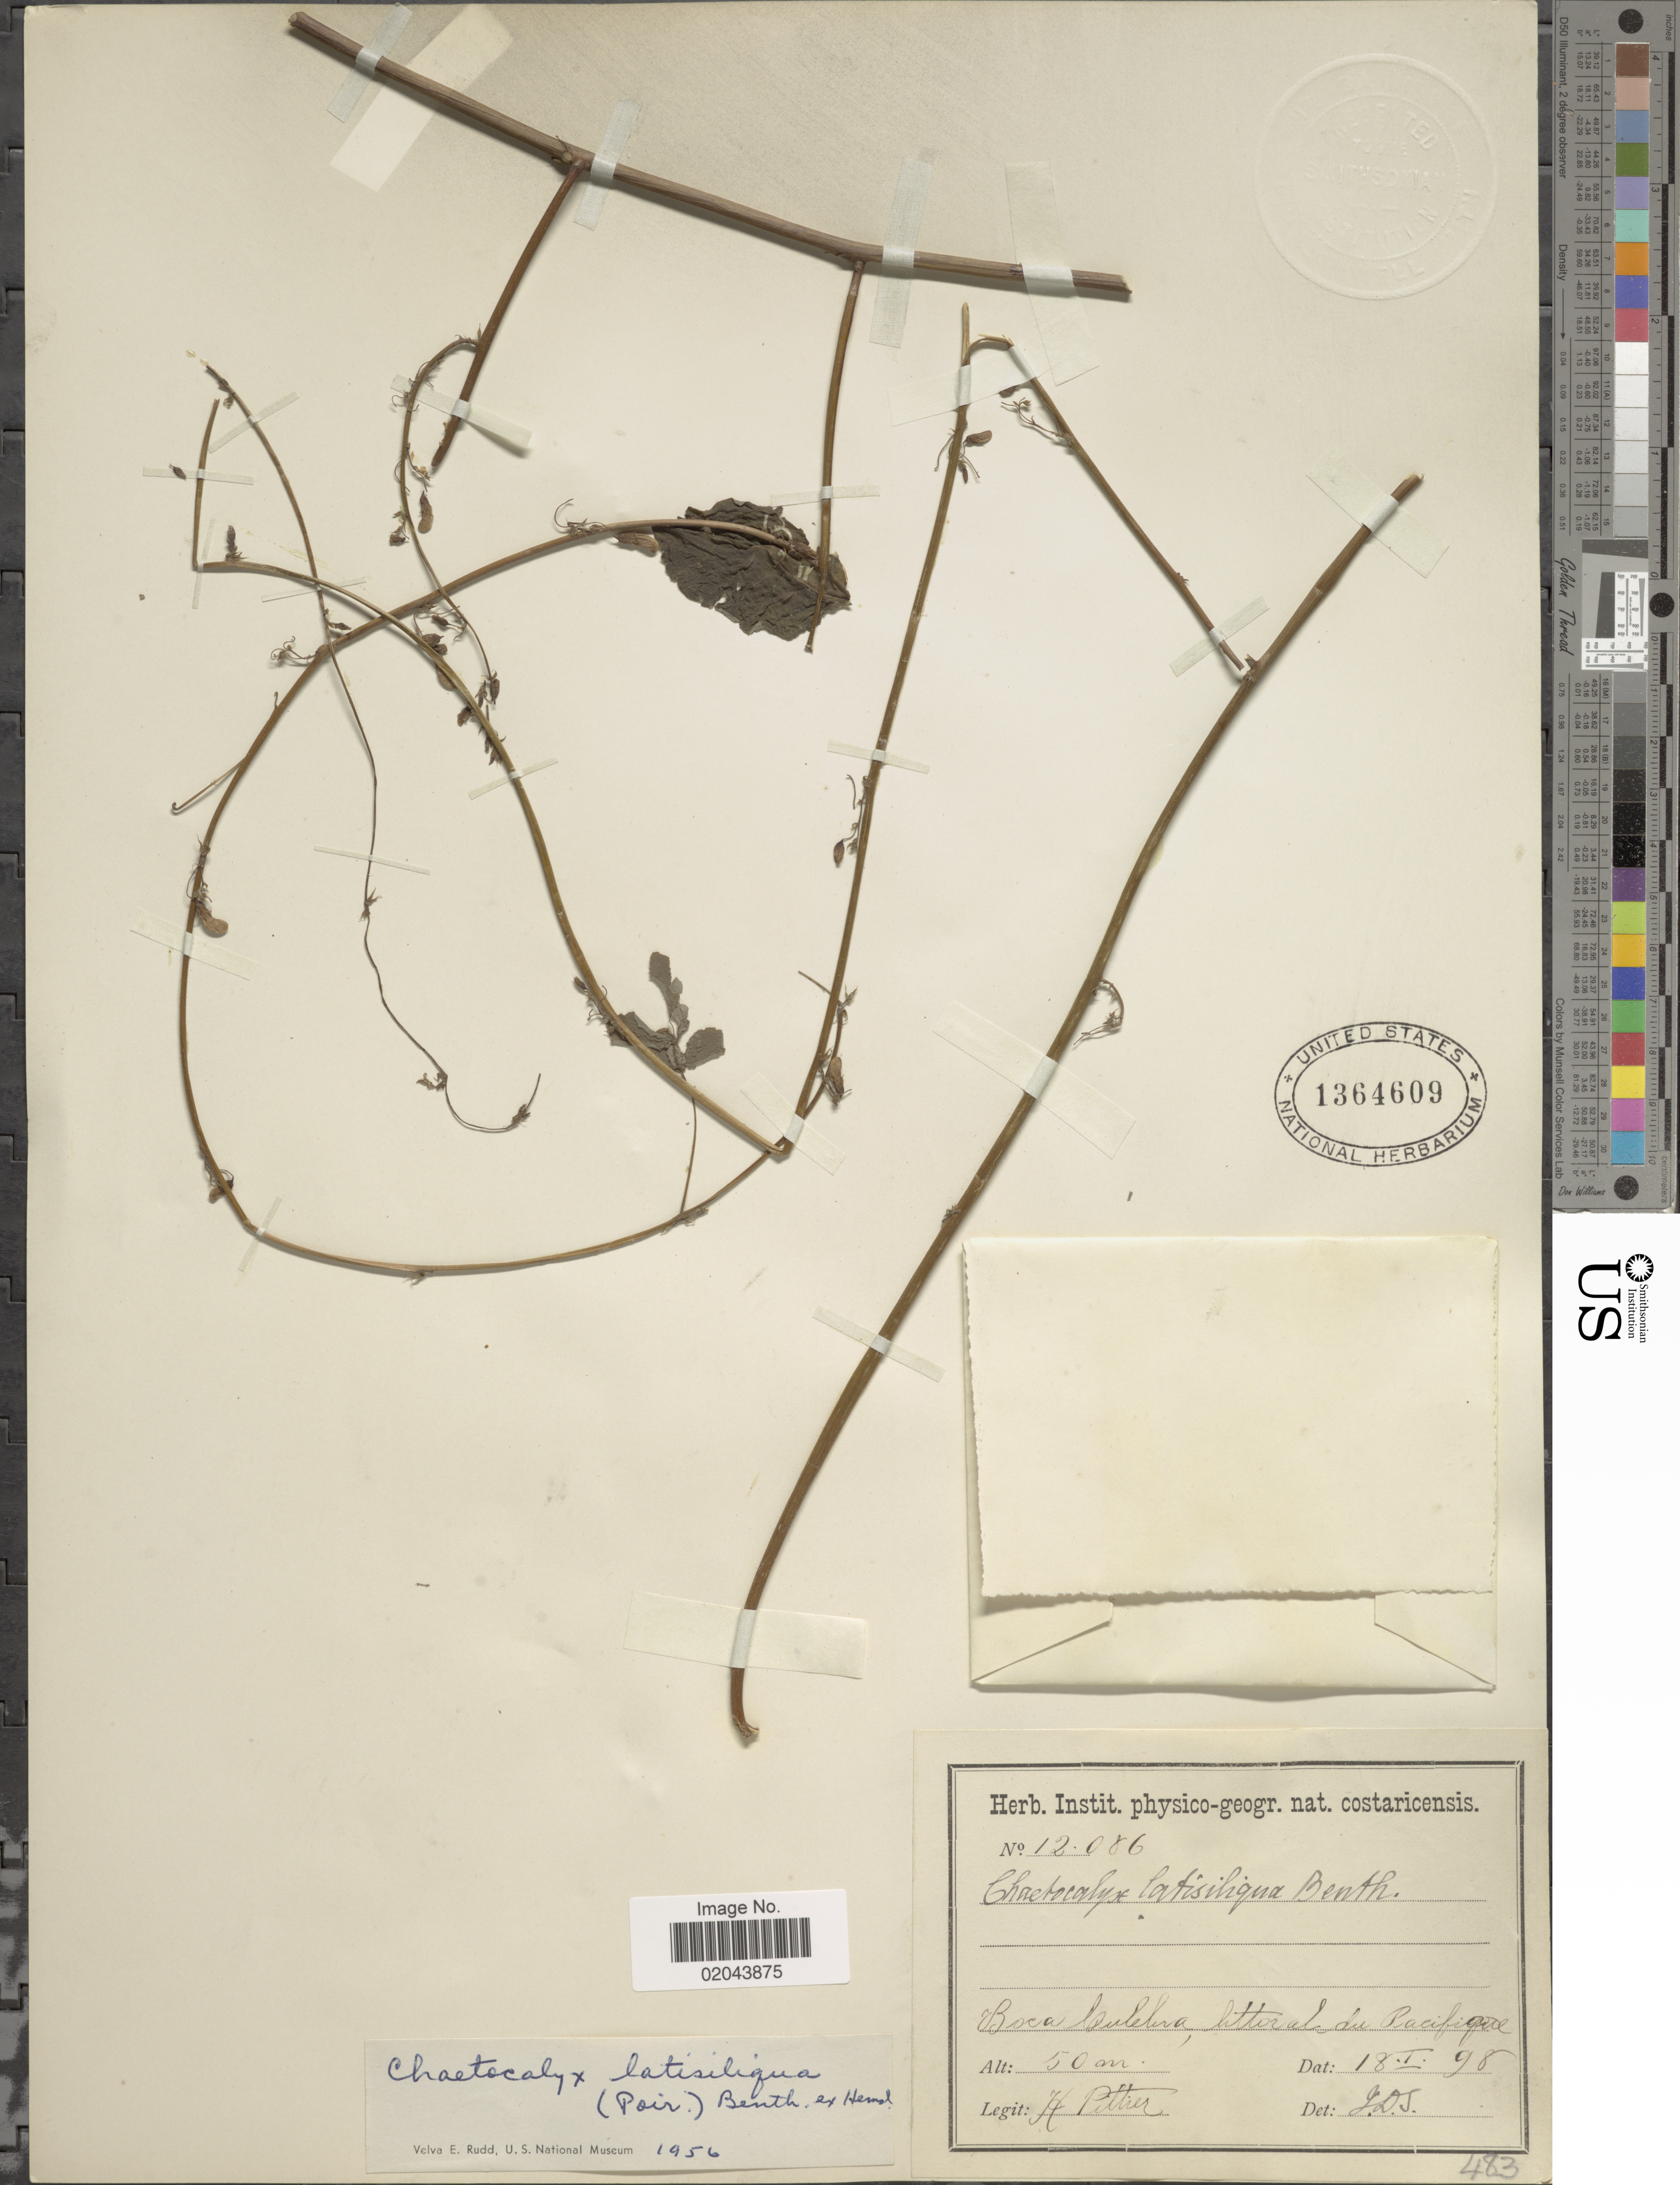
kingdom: Plantae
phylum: Tracheophyta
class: Magnoliopsida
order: Fabales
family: Fabaceae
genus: Chaetocalyx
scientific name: Chaetocalyx latisiliqua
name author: (Poir.) Benth. ex Hemsl.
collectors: H. F. Pittier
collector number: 12086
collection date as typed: Transcribed d/m/y: 18/1/98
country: Puerto Rico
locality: Boca Culebra, littoral du Pacifique.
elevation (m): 50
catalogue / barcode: US 1364609